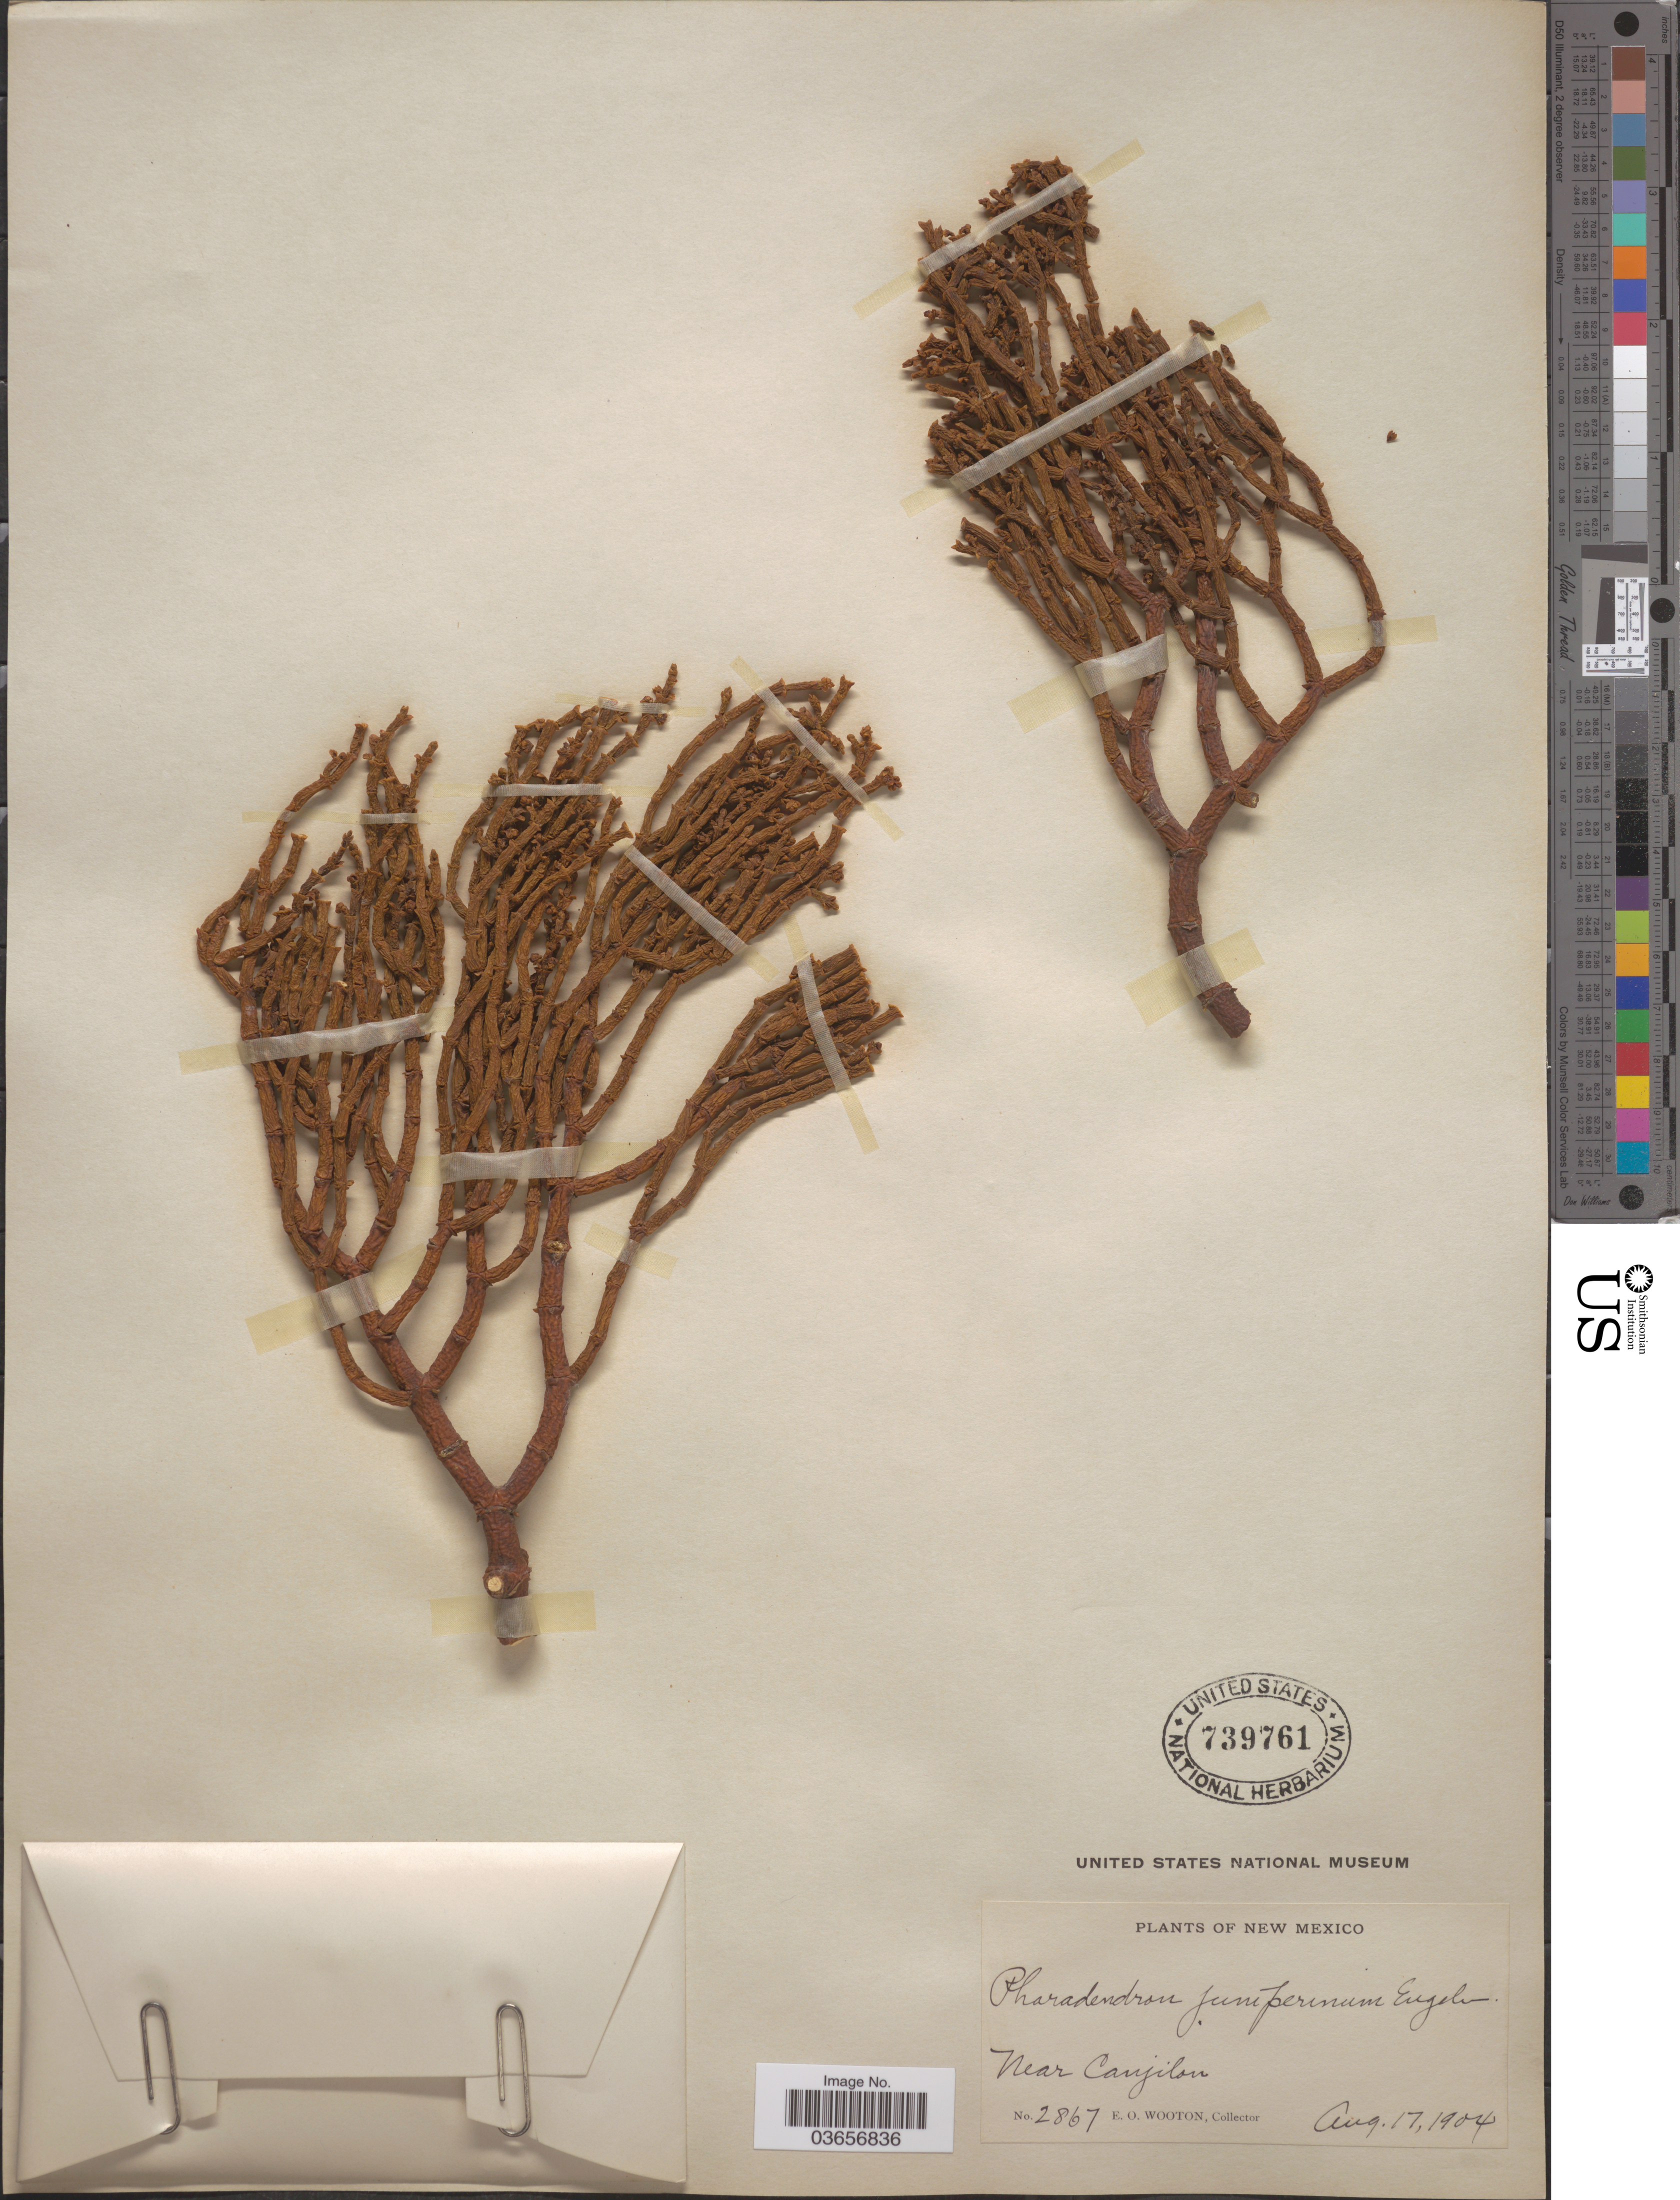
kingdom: Plantae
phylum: Tracheophyta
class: Magnoliopsida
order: Santalales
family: Viscaceae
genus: Phoradendron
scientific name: Phoradendron juniperinum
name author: Engelm. ex A. Gray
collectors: E. O. Wooton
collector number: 2867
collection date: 1904-08-17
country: United States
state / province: New Mexico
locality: Near Canjilon.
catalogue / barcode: US 739761